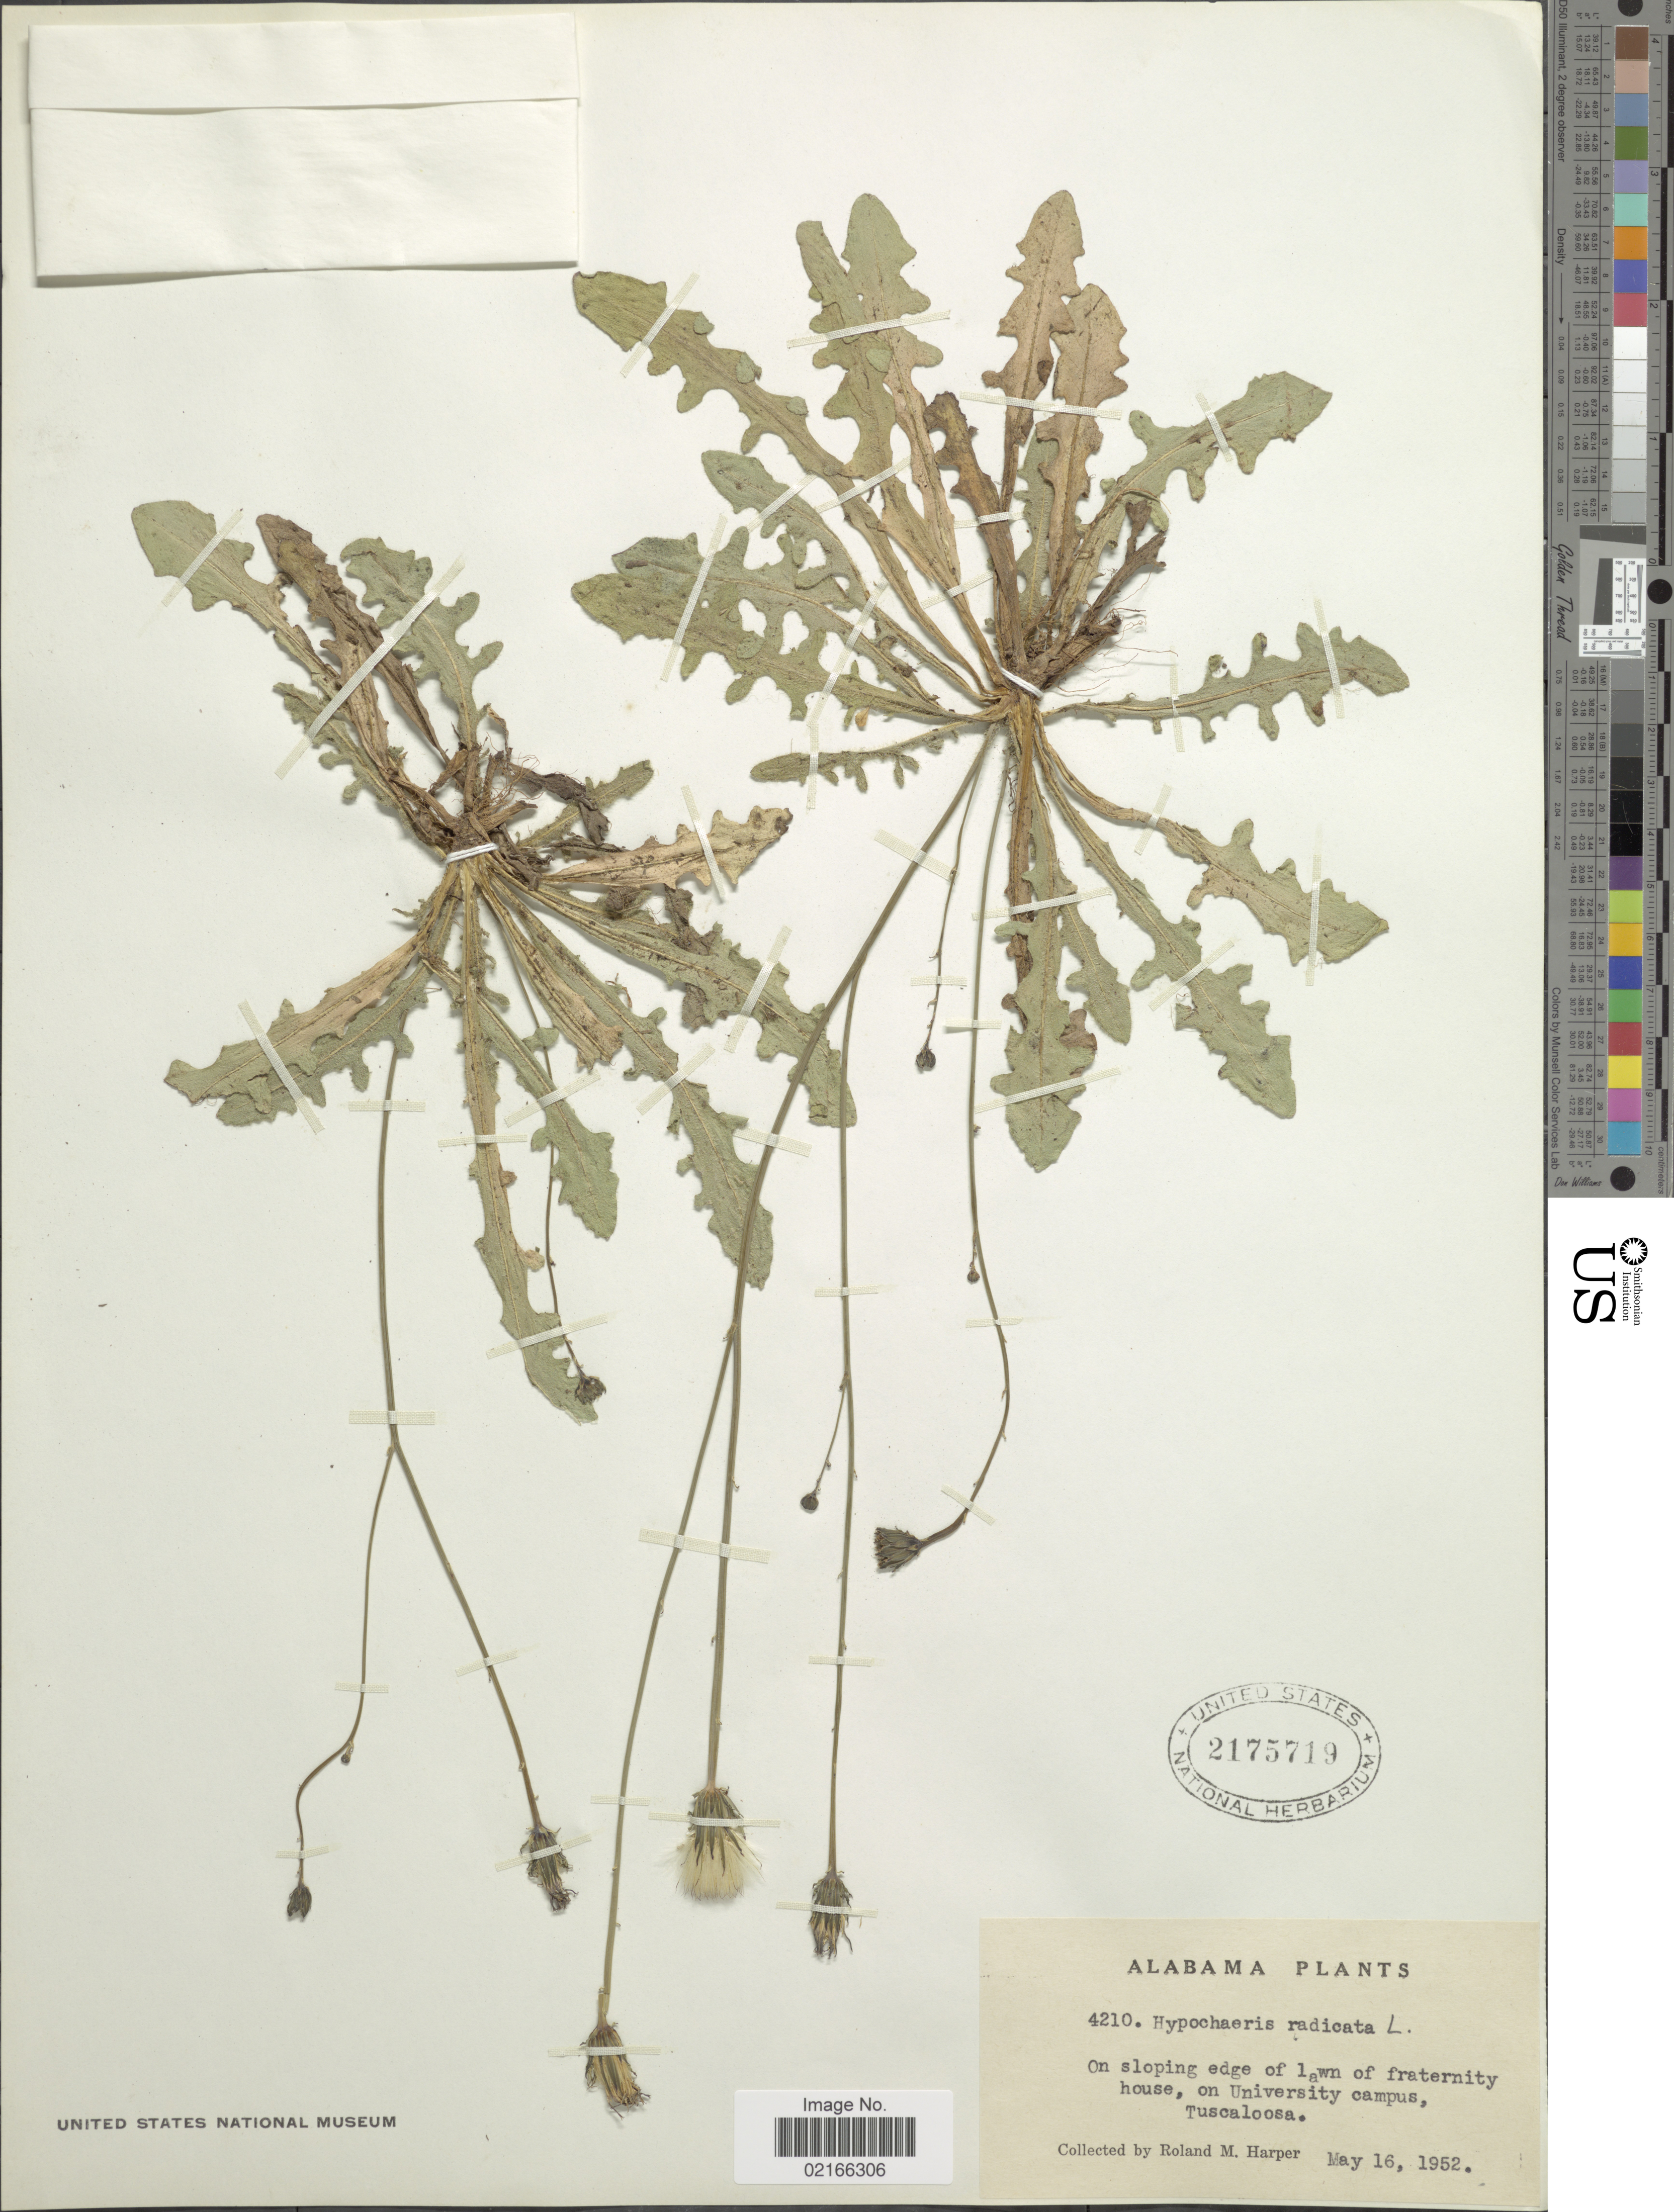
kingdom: Plantae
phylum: Tracheophyta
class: Magnoliopsida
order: Asterales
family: Asteraceae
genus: Hypochaeris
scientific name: Hypochaeris radicata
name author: L.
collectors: R. M. Harper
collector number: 4210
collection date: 1952-05-16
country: United States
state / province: Alabama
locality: Edge of lawn of fraternity house, on University campus, Tuscaloosa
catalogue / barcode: US 2175719